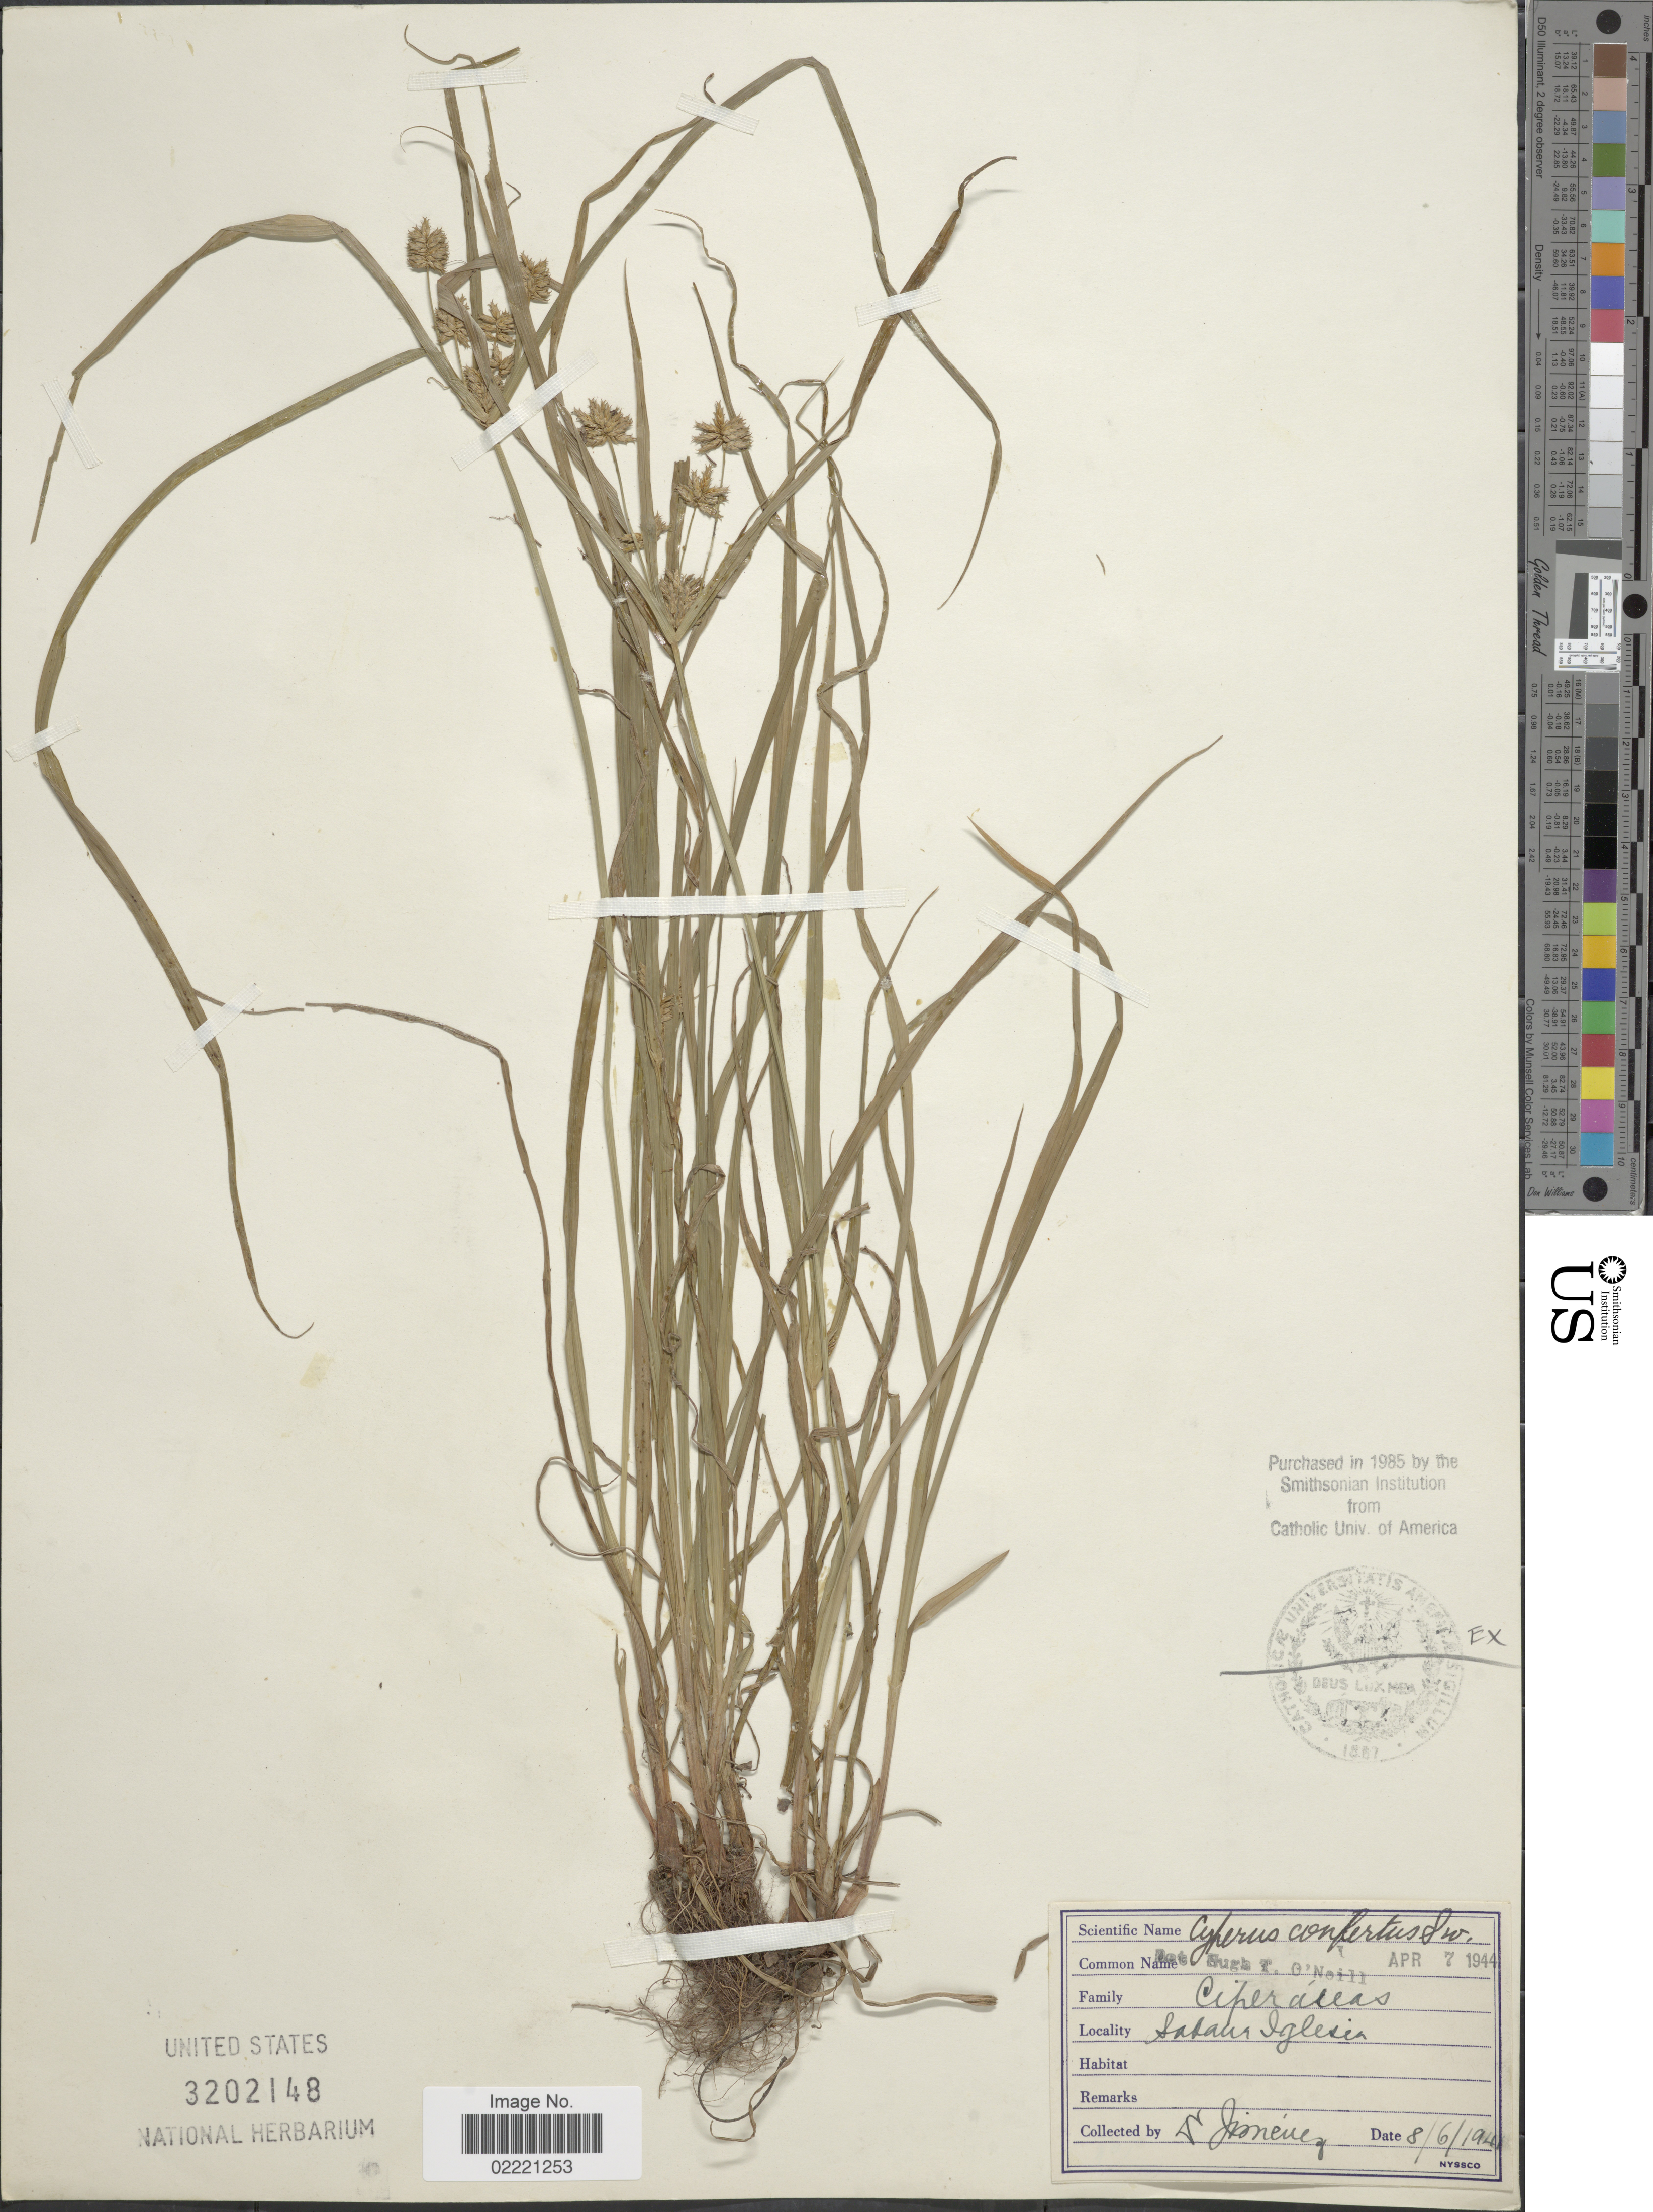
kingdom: Plantae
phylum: Tracheophyta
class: Liliopsida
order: Poales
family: Cyperaceae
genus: Cyperus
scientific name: Cyperus confertus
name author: Sw.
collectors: Jimenez, --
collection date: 1941-06-08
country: Dominican Republic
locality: Sabana Iglesia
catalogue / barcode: US 3202148